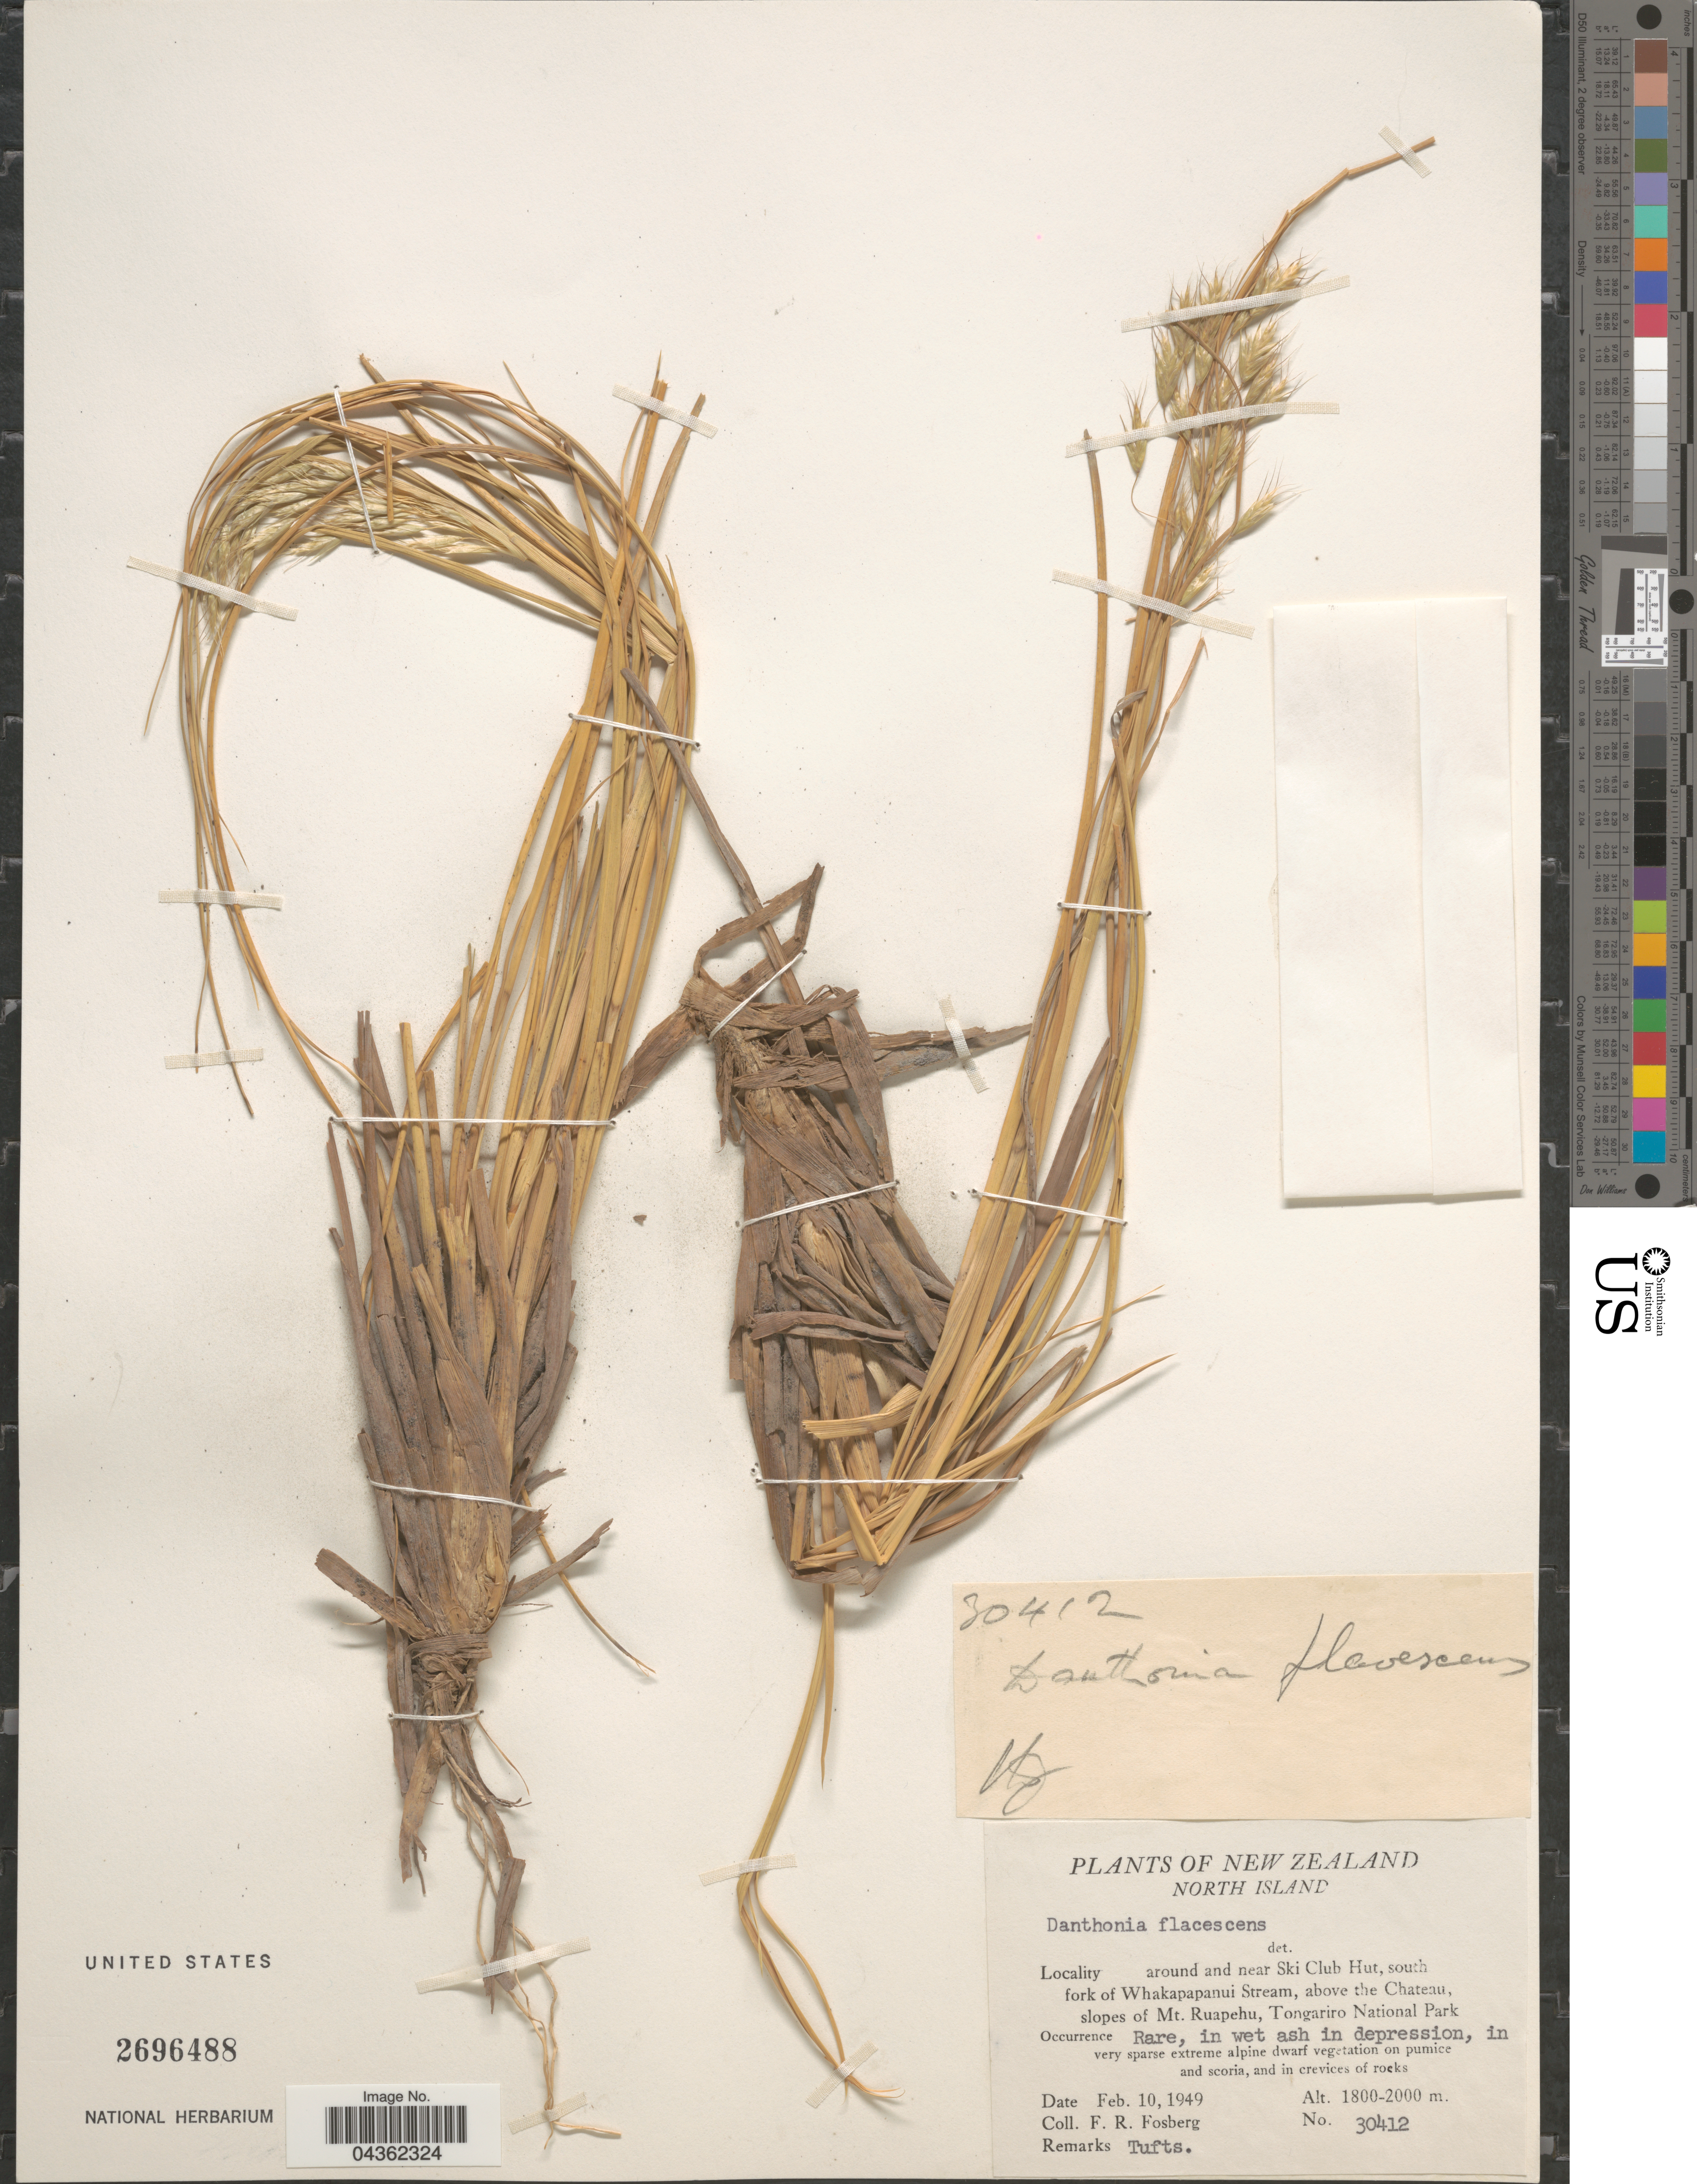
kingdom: Plantae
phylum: Tracheophyta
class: Liliopsida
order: Poales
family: Poaceae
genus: Chionochloa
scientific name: Chionochloa rigida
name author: (Raoul) Zotov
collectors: F. R. Fosberg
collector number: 30412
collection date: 1949-02-10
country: New Zealand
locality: North Island. Around and near Ski Club Hut, south fork of Whakapapanui Stream, above the Chateau, slopes of Mt. Ruapehu, Tongariro National Park. In wet ash in depression, in very sparse extreme alpine dwarf vegetation on pumice and scoria.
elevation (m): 1800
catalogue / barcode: US 2696488